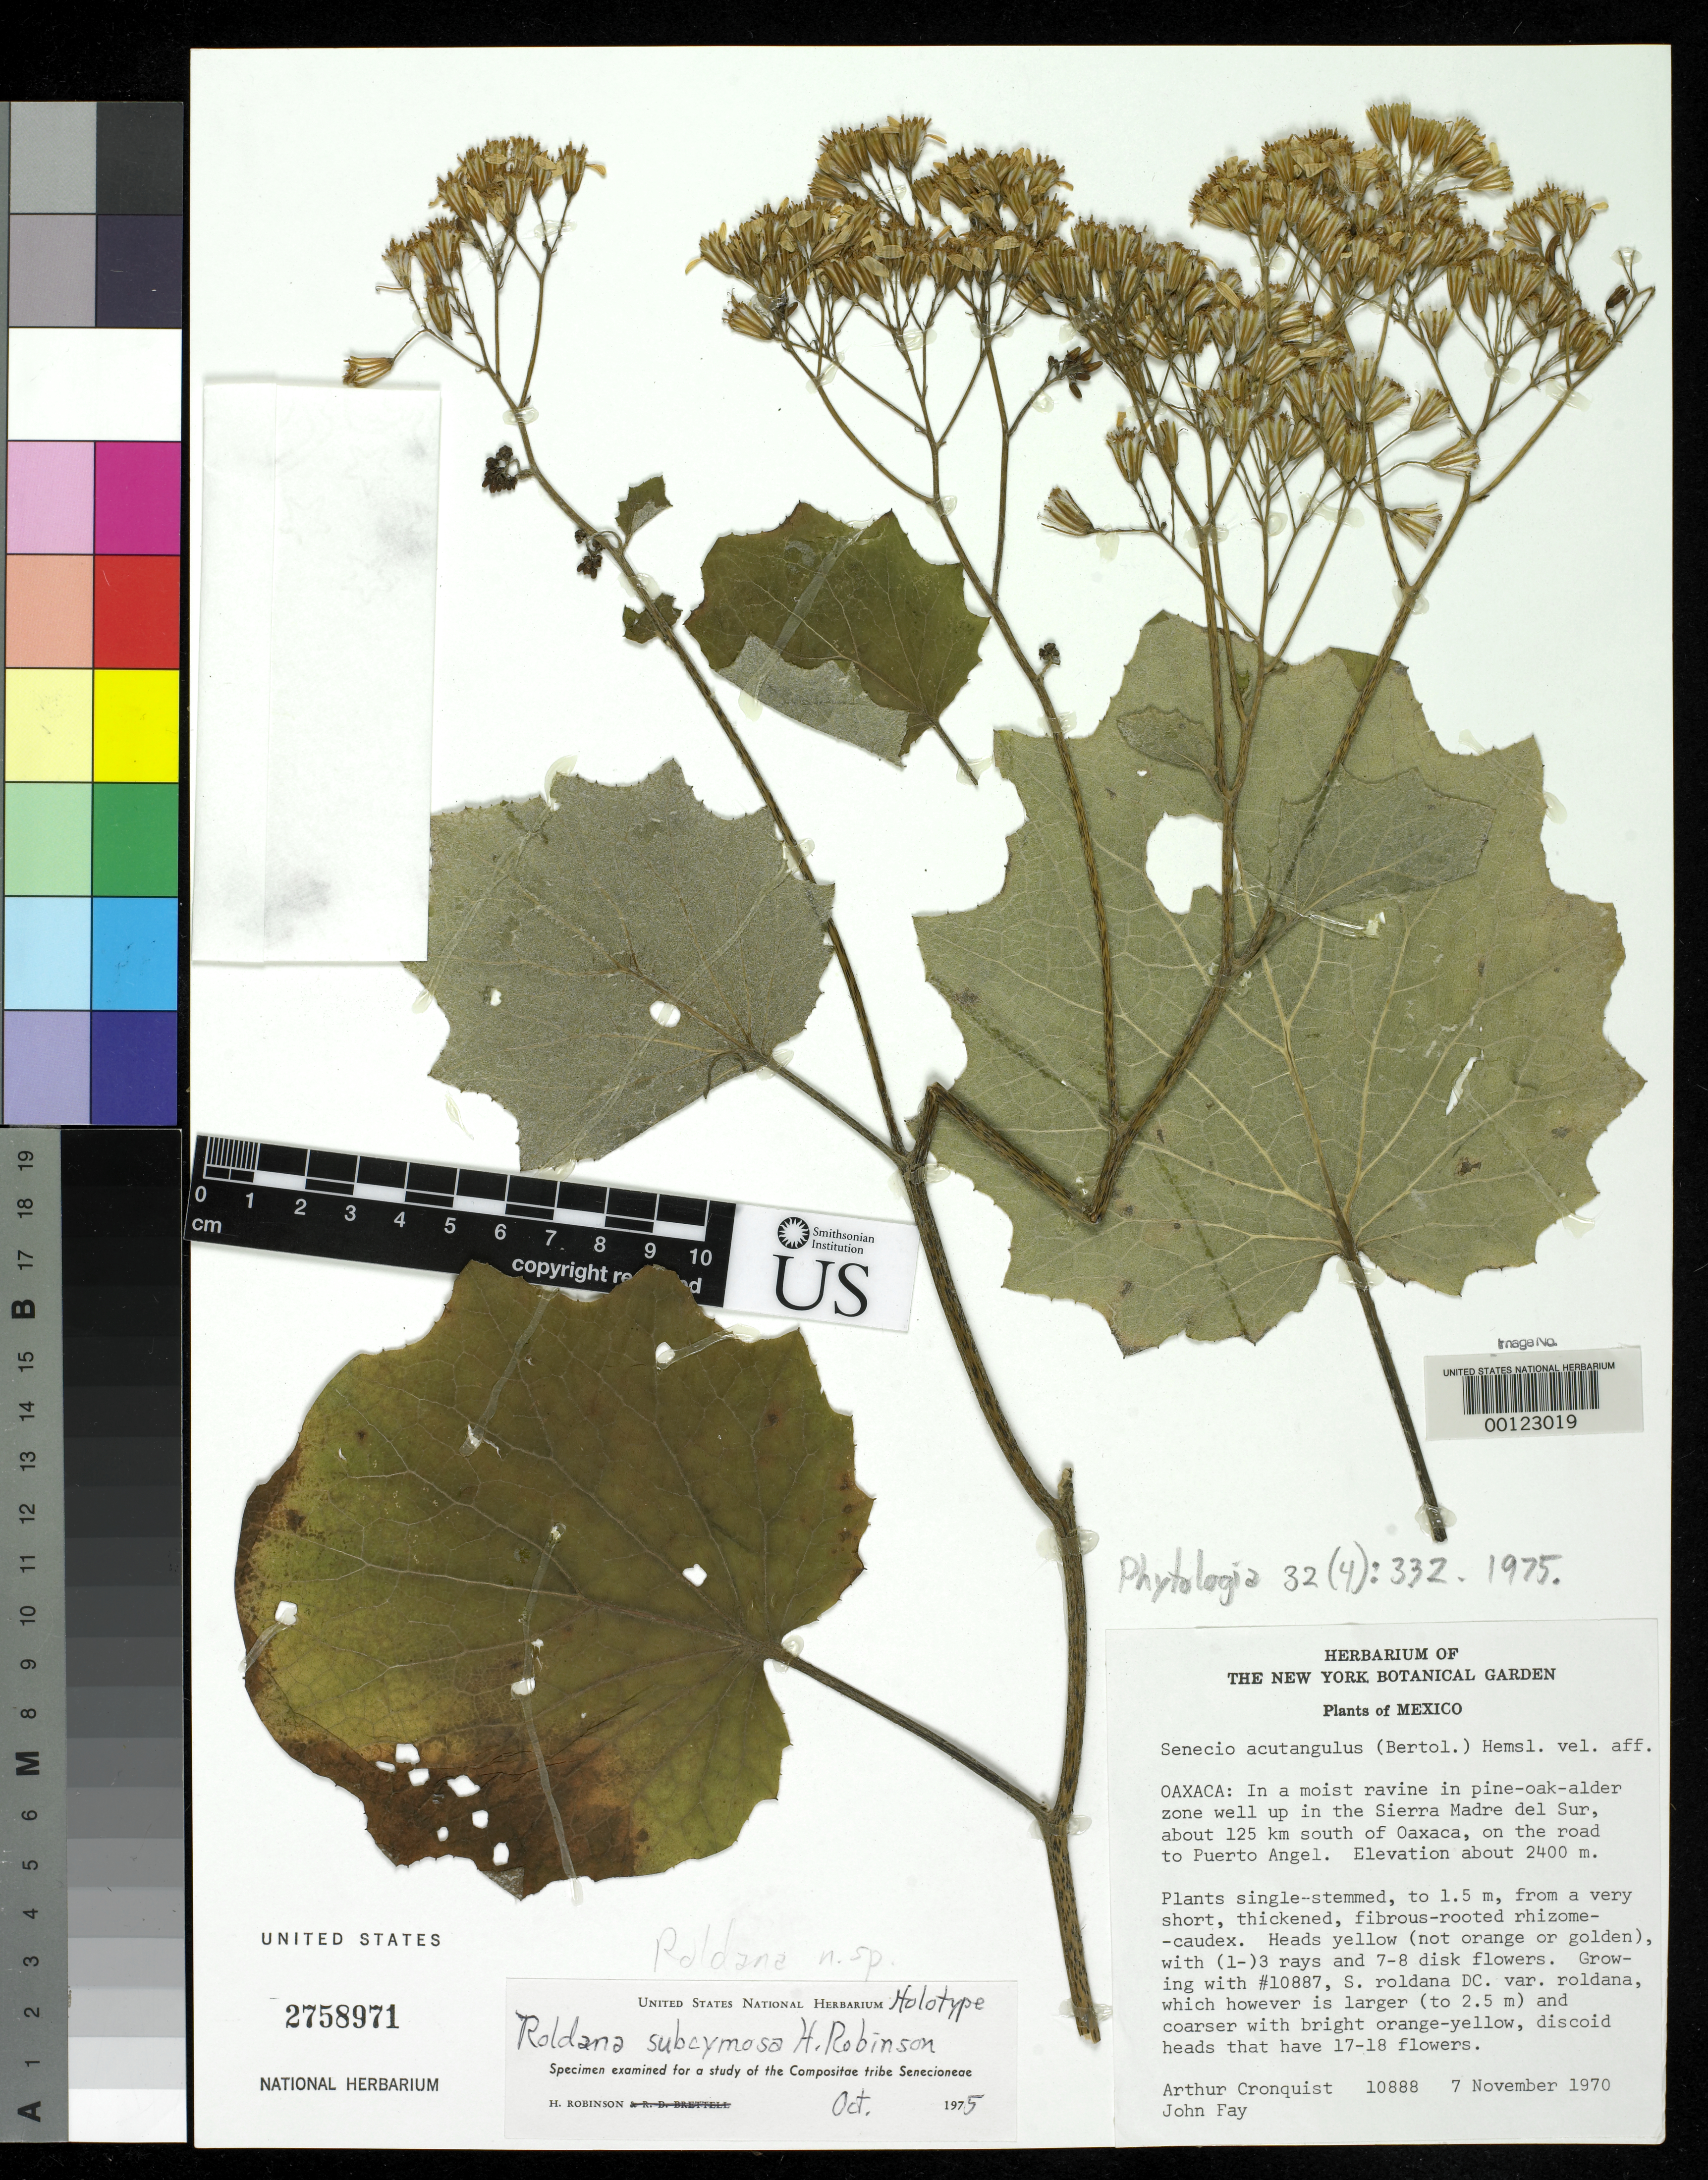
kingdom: Plantae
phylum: Tracheophyta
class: Magnoliopsida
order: Asterales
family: Asteraceae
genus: Roldana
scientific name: Roldana subcymosa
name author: H. Rob.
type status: Holotype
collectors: A. J. Cronquist & J. Fay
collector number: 10888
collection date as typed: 07 Nov 1970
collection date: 1970-11-07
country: Mexico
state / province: Oaxaca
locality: Sierra Madre del Sur, 125 km. S of Oaxaca.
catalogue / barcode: US 2758971